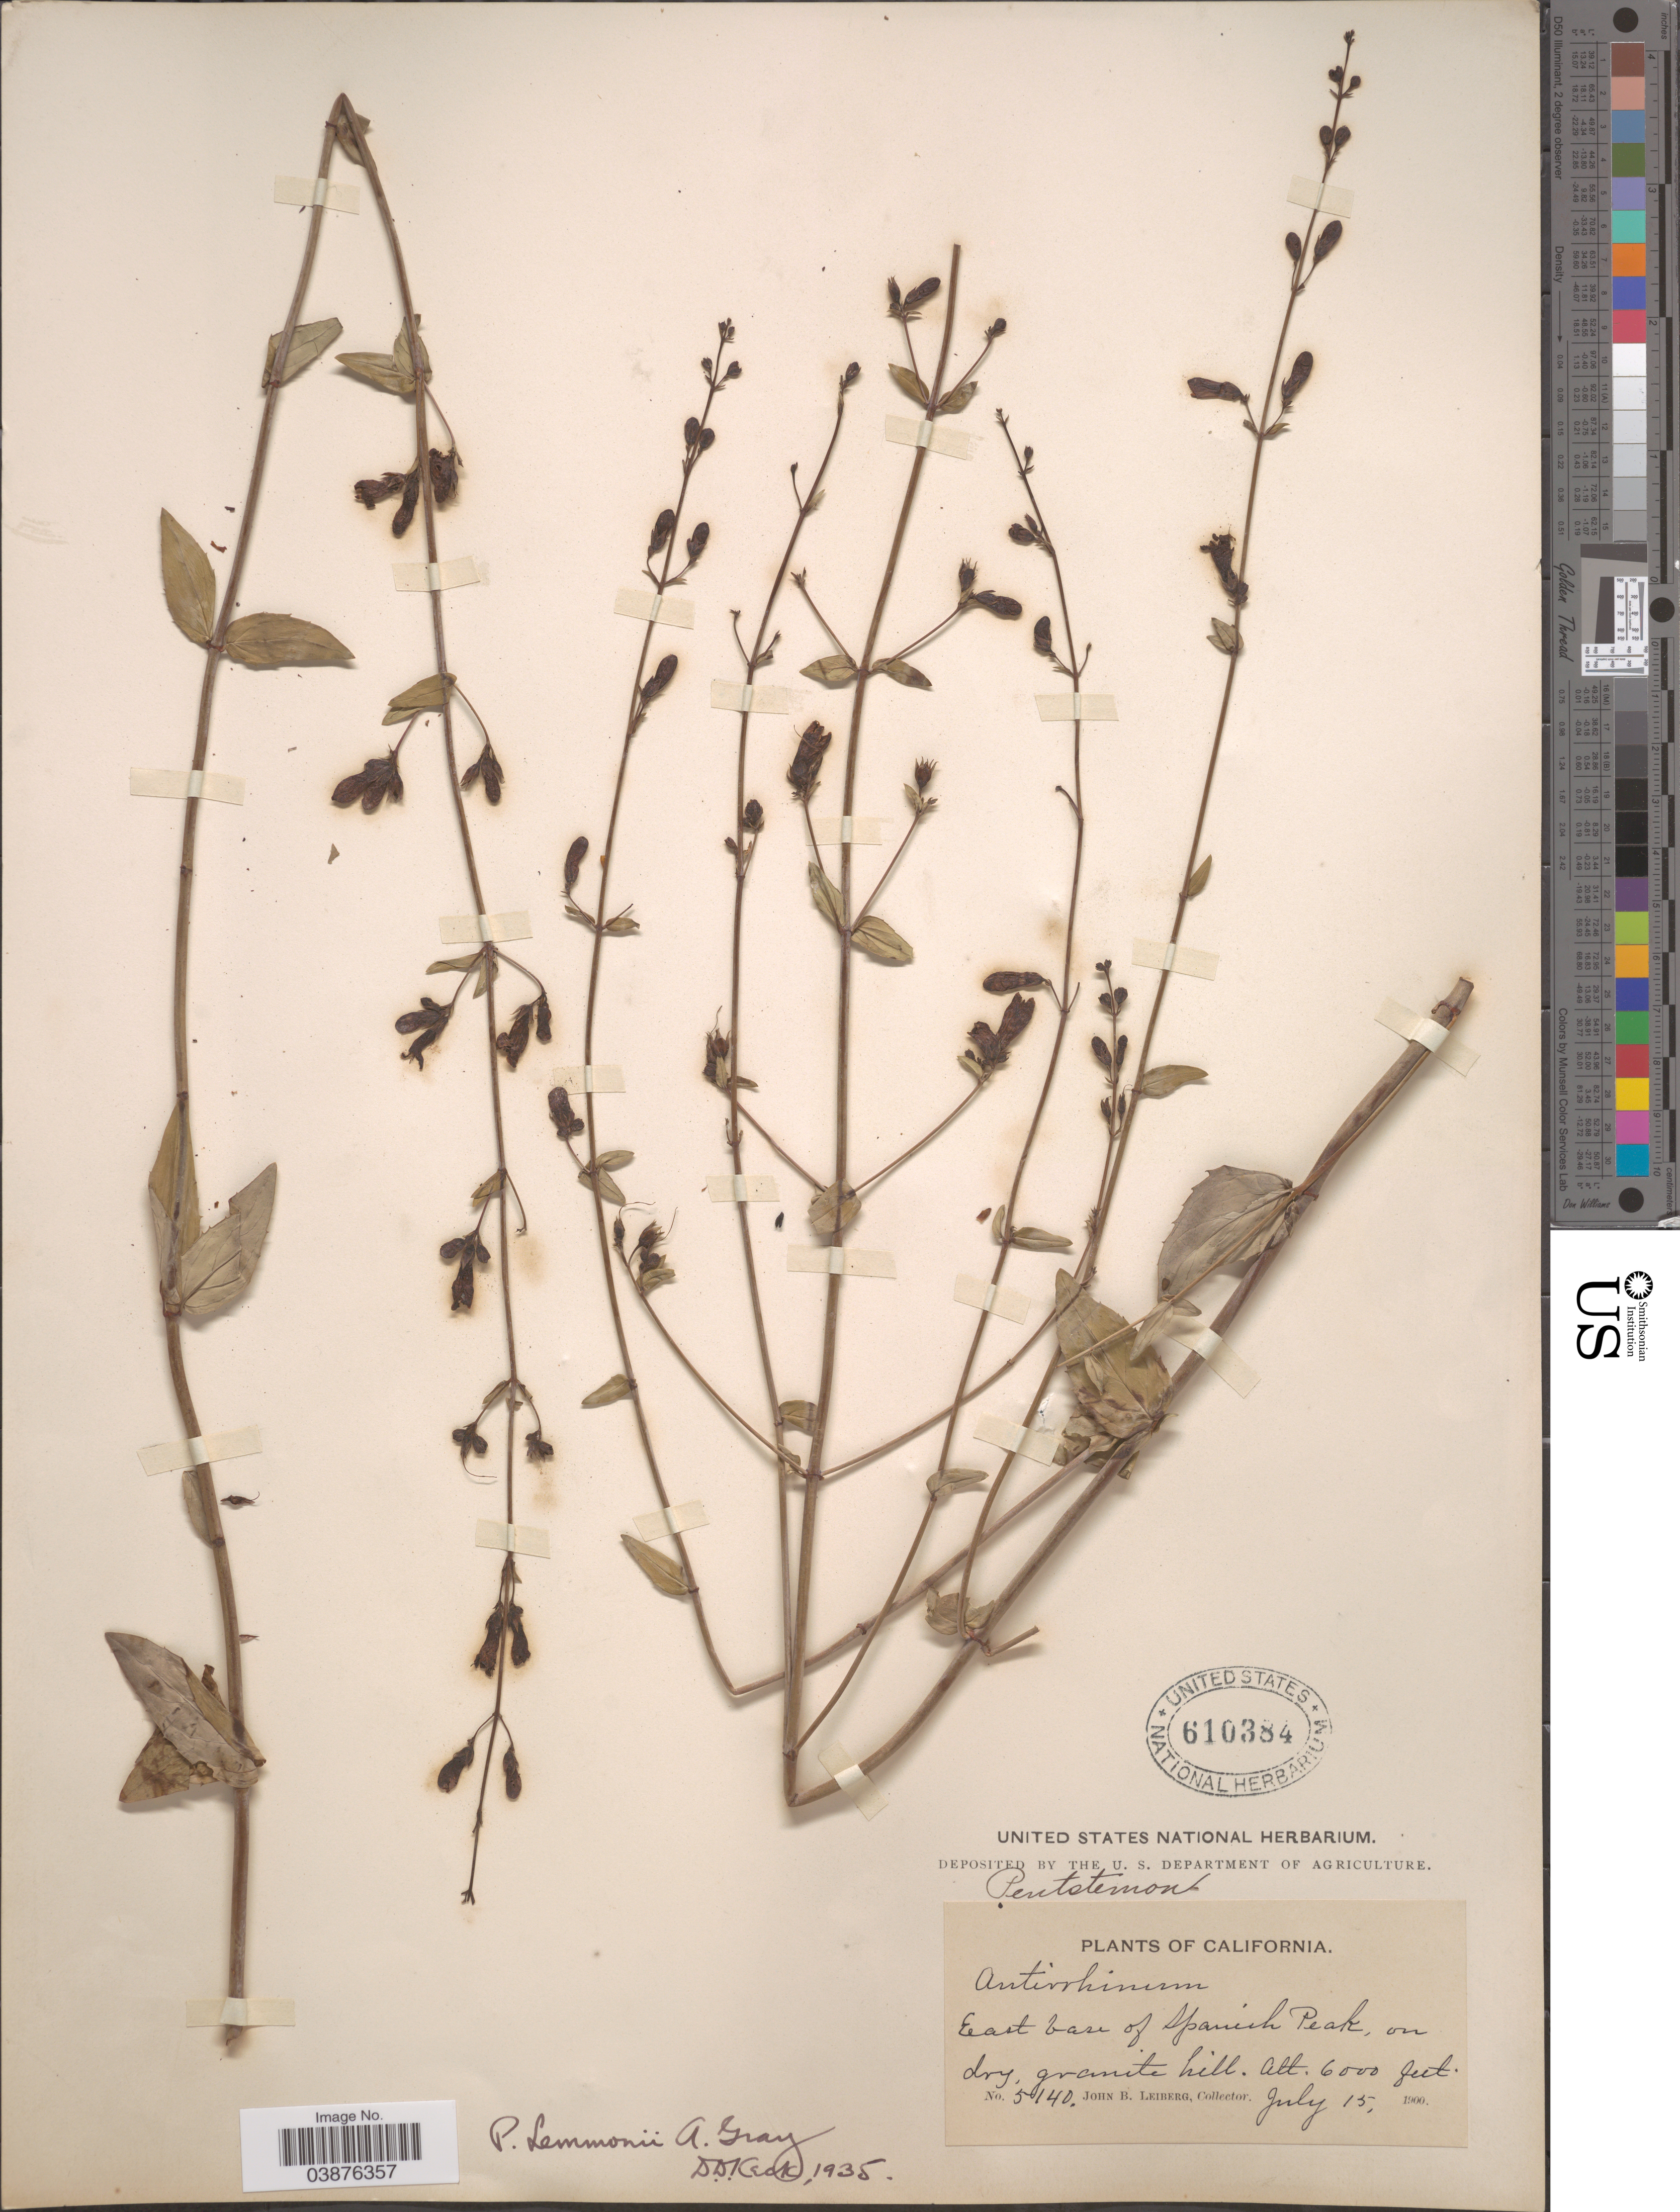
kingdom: Plantae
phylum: Tracheophyta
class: Magnoliopsida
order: Lamiales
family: Plantaginaceae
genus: Penstemon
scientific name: Penstemon lemmonii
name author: A. Gray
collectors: J. B. Leiberg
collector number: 5140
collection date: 1900-07-15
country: United States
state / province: California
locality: East base of Spanish Peak, on dry, granite hill.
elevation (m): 1829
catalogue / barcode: US 610384